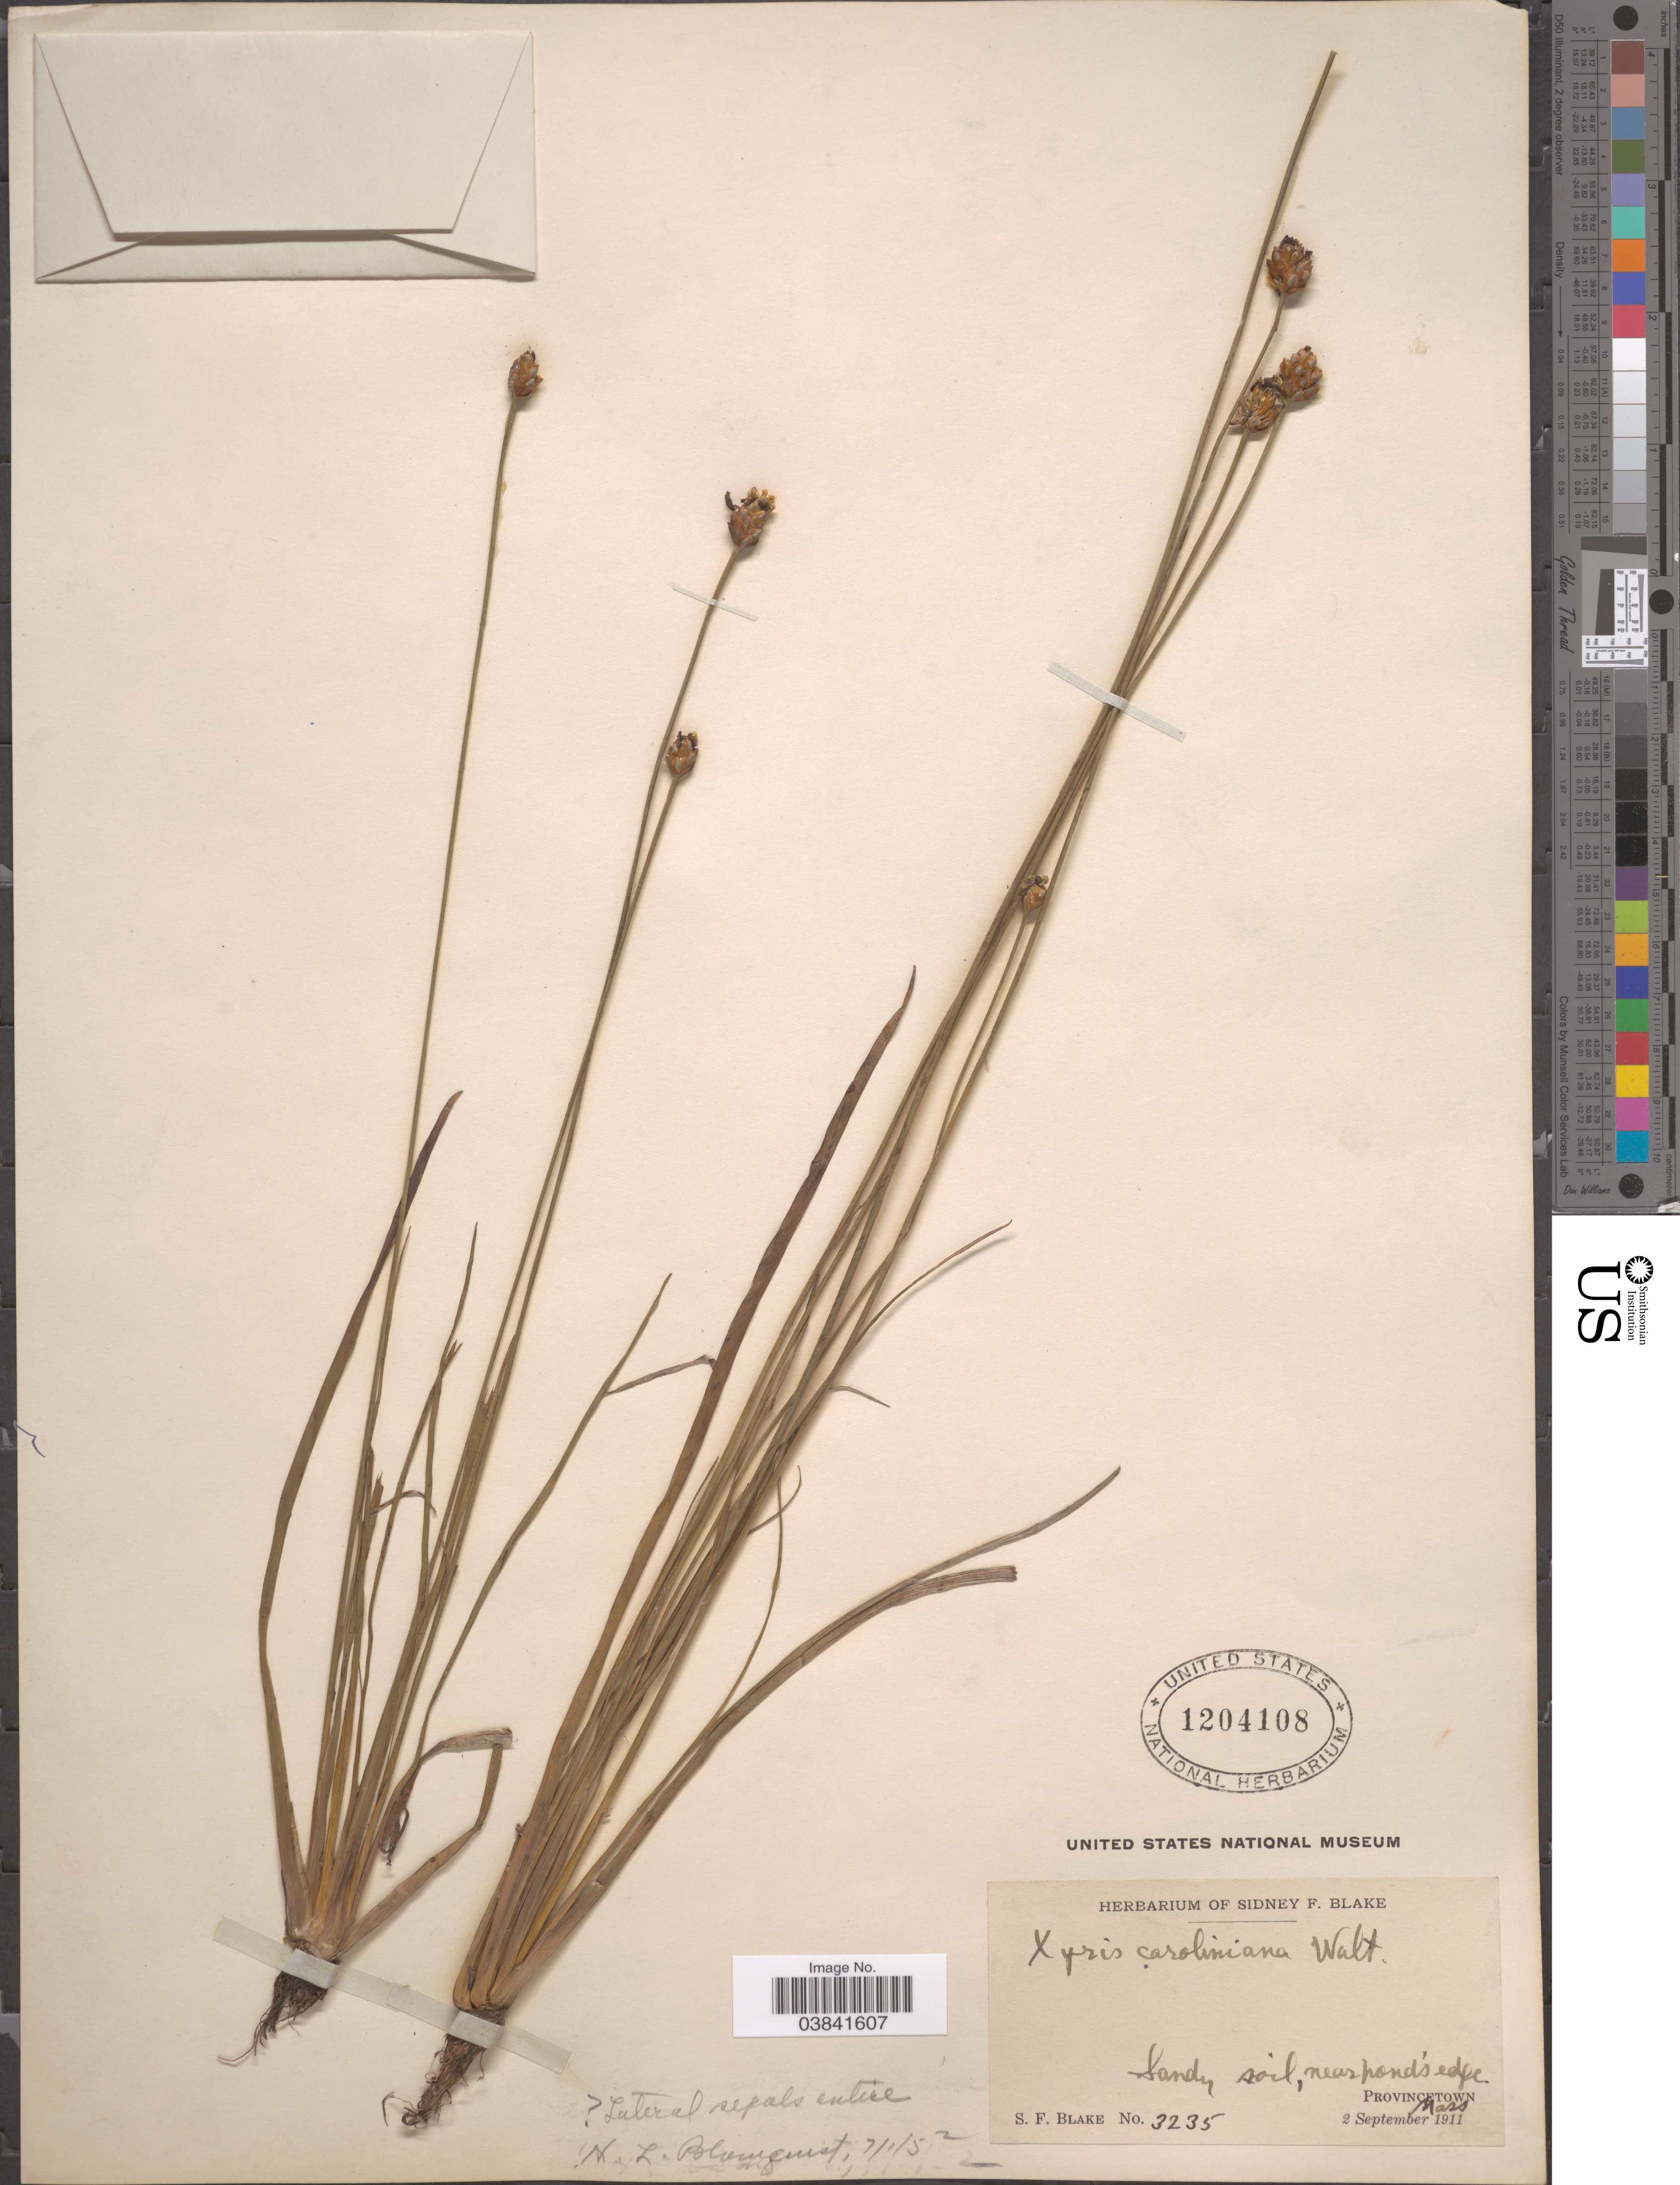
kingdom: Plantae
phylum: Tracheophyta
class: Liliopsida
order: Poales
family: Xyridaceae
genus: Xyris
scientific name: Xyris difformis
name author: Chapm.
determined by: Strong, Mark T., (BOT), Smithsonian Institution - National Museum of Natural History (UNITED STATES)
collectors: S. Blake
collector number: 3235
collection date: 1911-09-02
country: United States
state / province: Massachusetts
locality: Provincetown.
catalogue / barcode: US 1204108